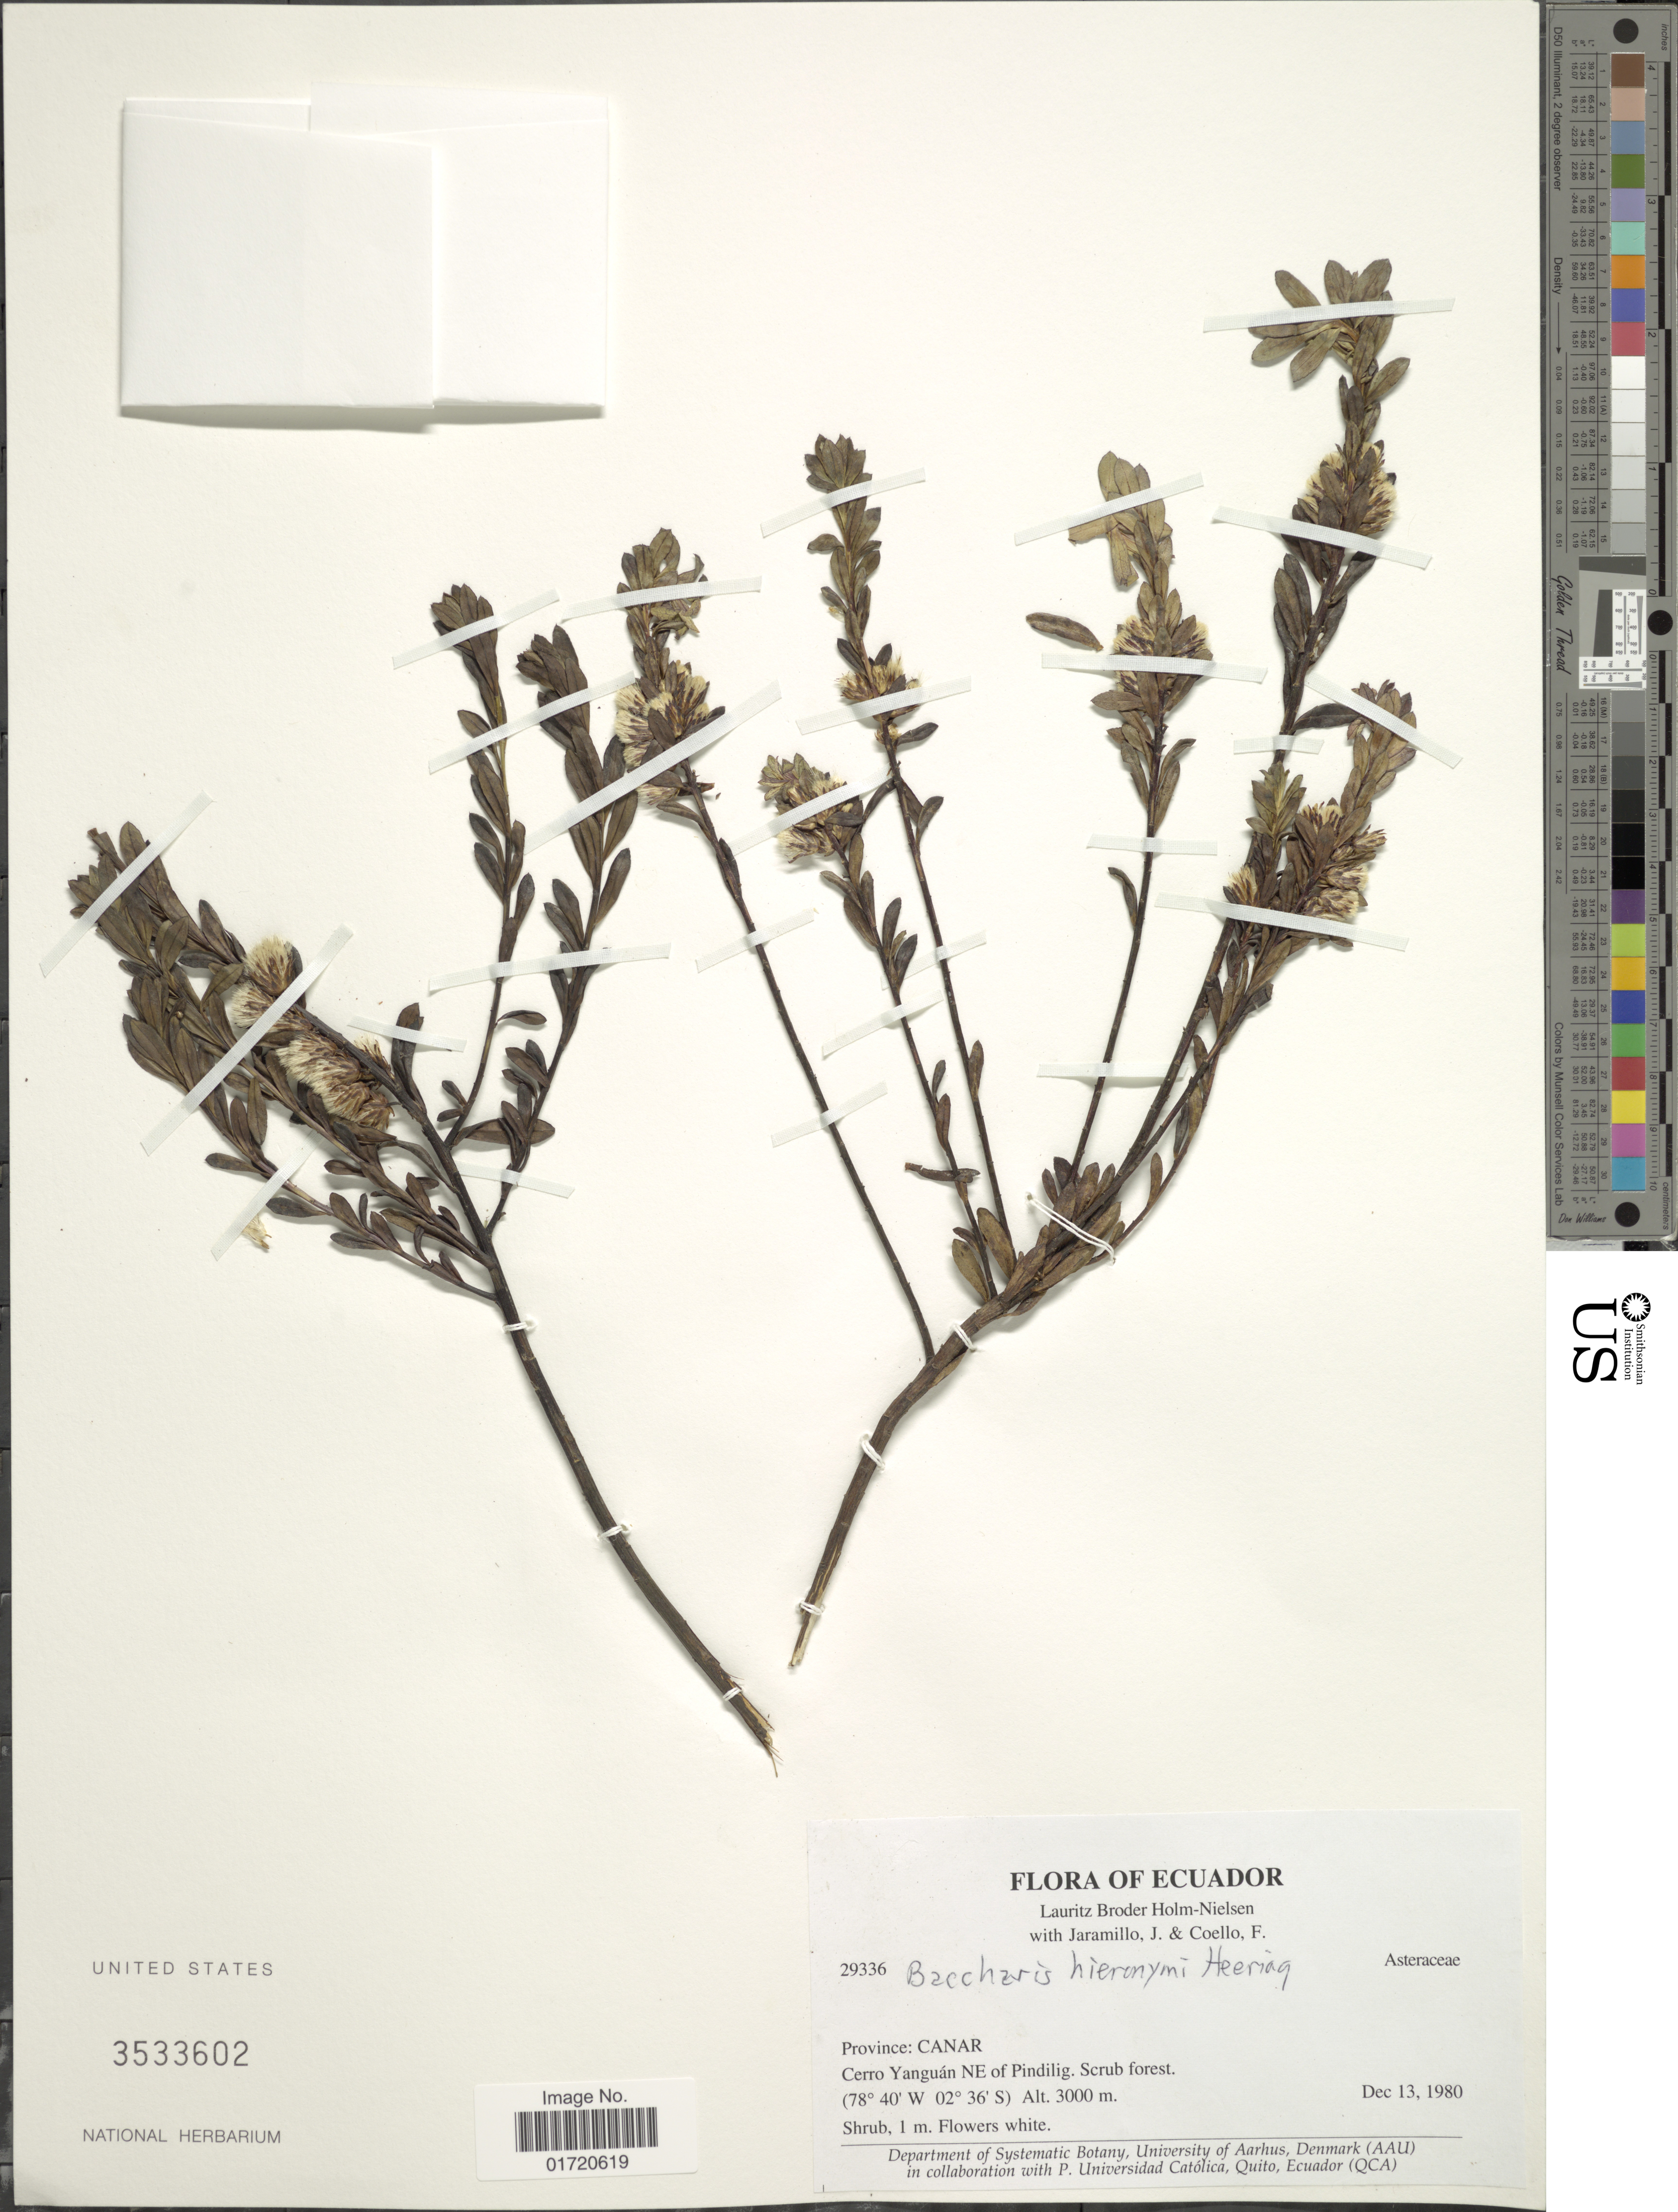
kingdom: Plantae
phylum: Tracheophyta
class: Magnoliopsida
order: Asterales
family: Asteraceae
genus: Baccharis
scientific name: Baccharis hieronymi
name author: Heering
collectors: L. B. Holm-Nielsen, J. Jaramillo, J. Coello & F. Coello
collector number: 29336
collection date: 1980-12-13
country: Ecuador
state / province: Cañar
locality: Cerro Yanguan NE of Pindilig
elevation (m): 3000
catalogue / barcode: US 3533602